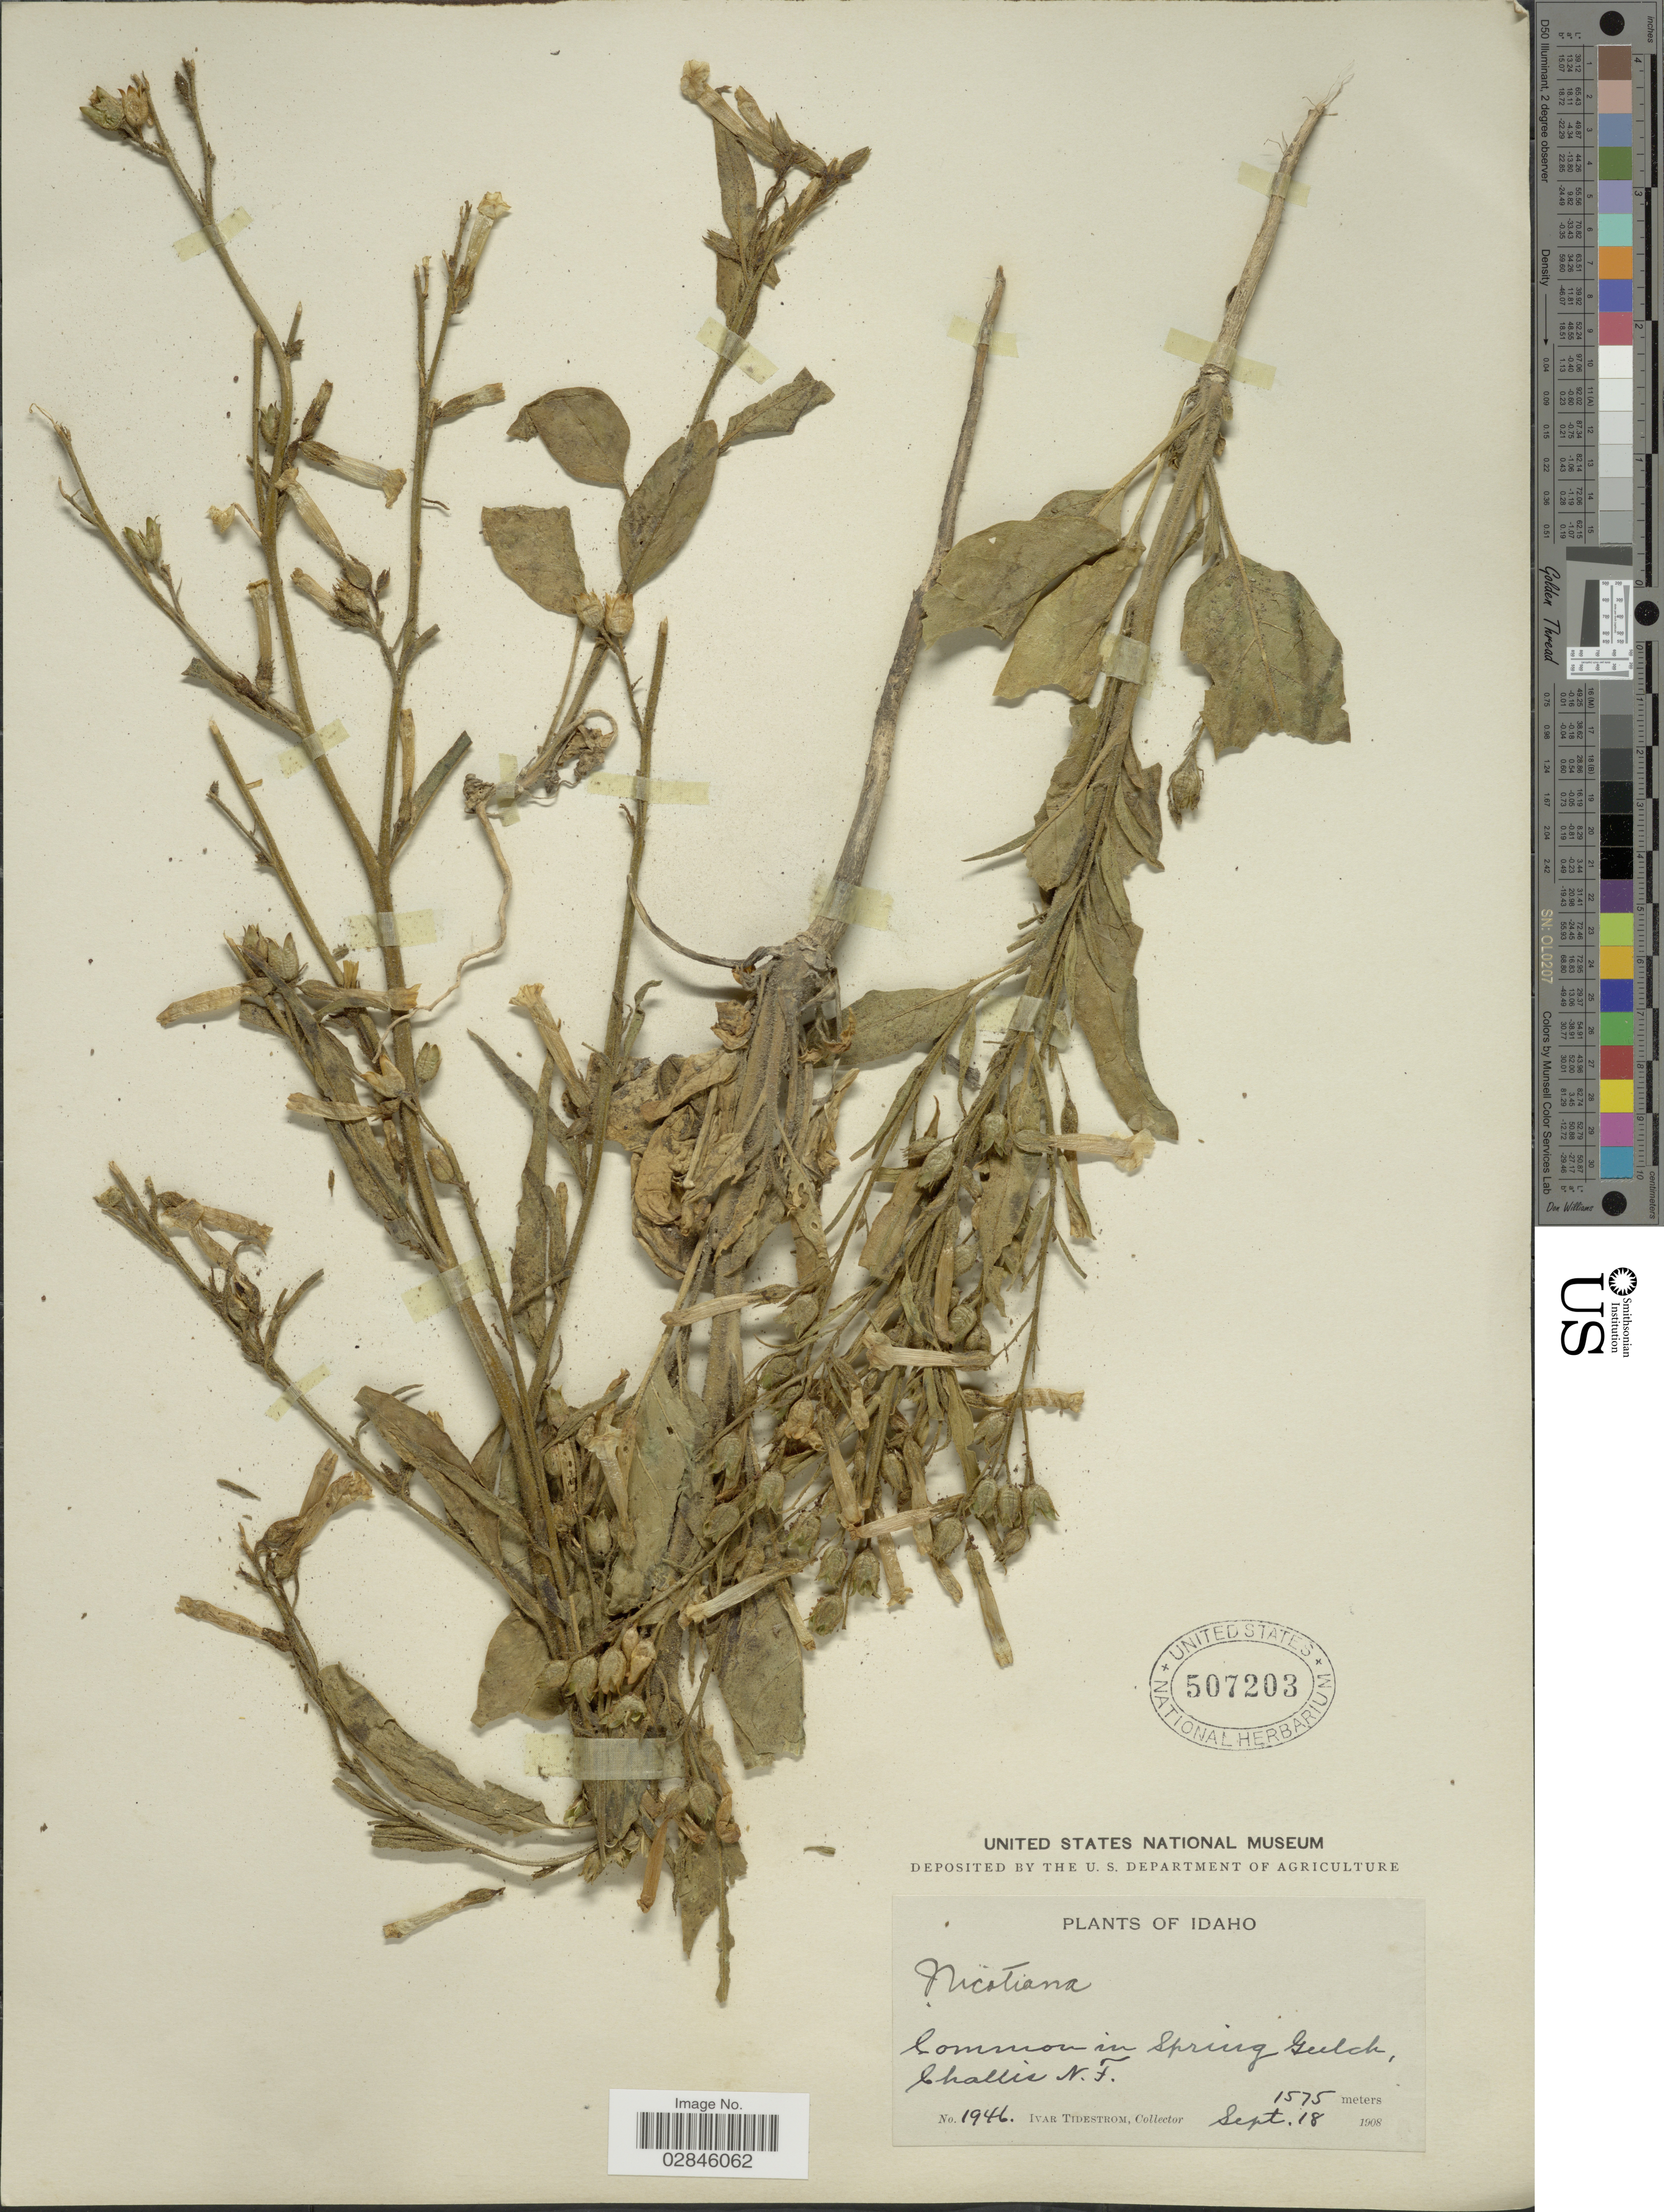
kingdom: Plantae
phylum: Tracheophyta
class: Magnoliopsida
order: Solanales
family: Solanaceae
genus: Nicotiana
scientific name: Nicotiana attenuata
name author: Torr. ex S. Watson in C. King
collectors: I. F. Tidestrom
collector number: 1946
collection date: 1908-09-18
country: United States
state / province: Idaho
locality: Spring Gulch, Challis N. F.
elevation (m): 1575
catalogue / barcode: US 507203